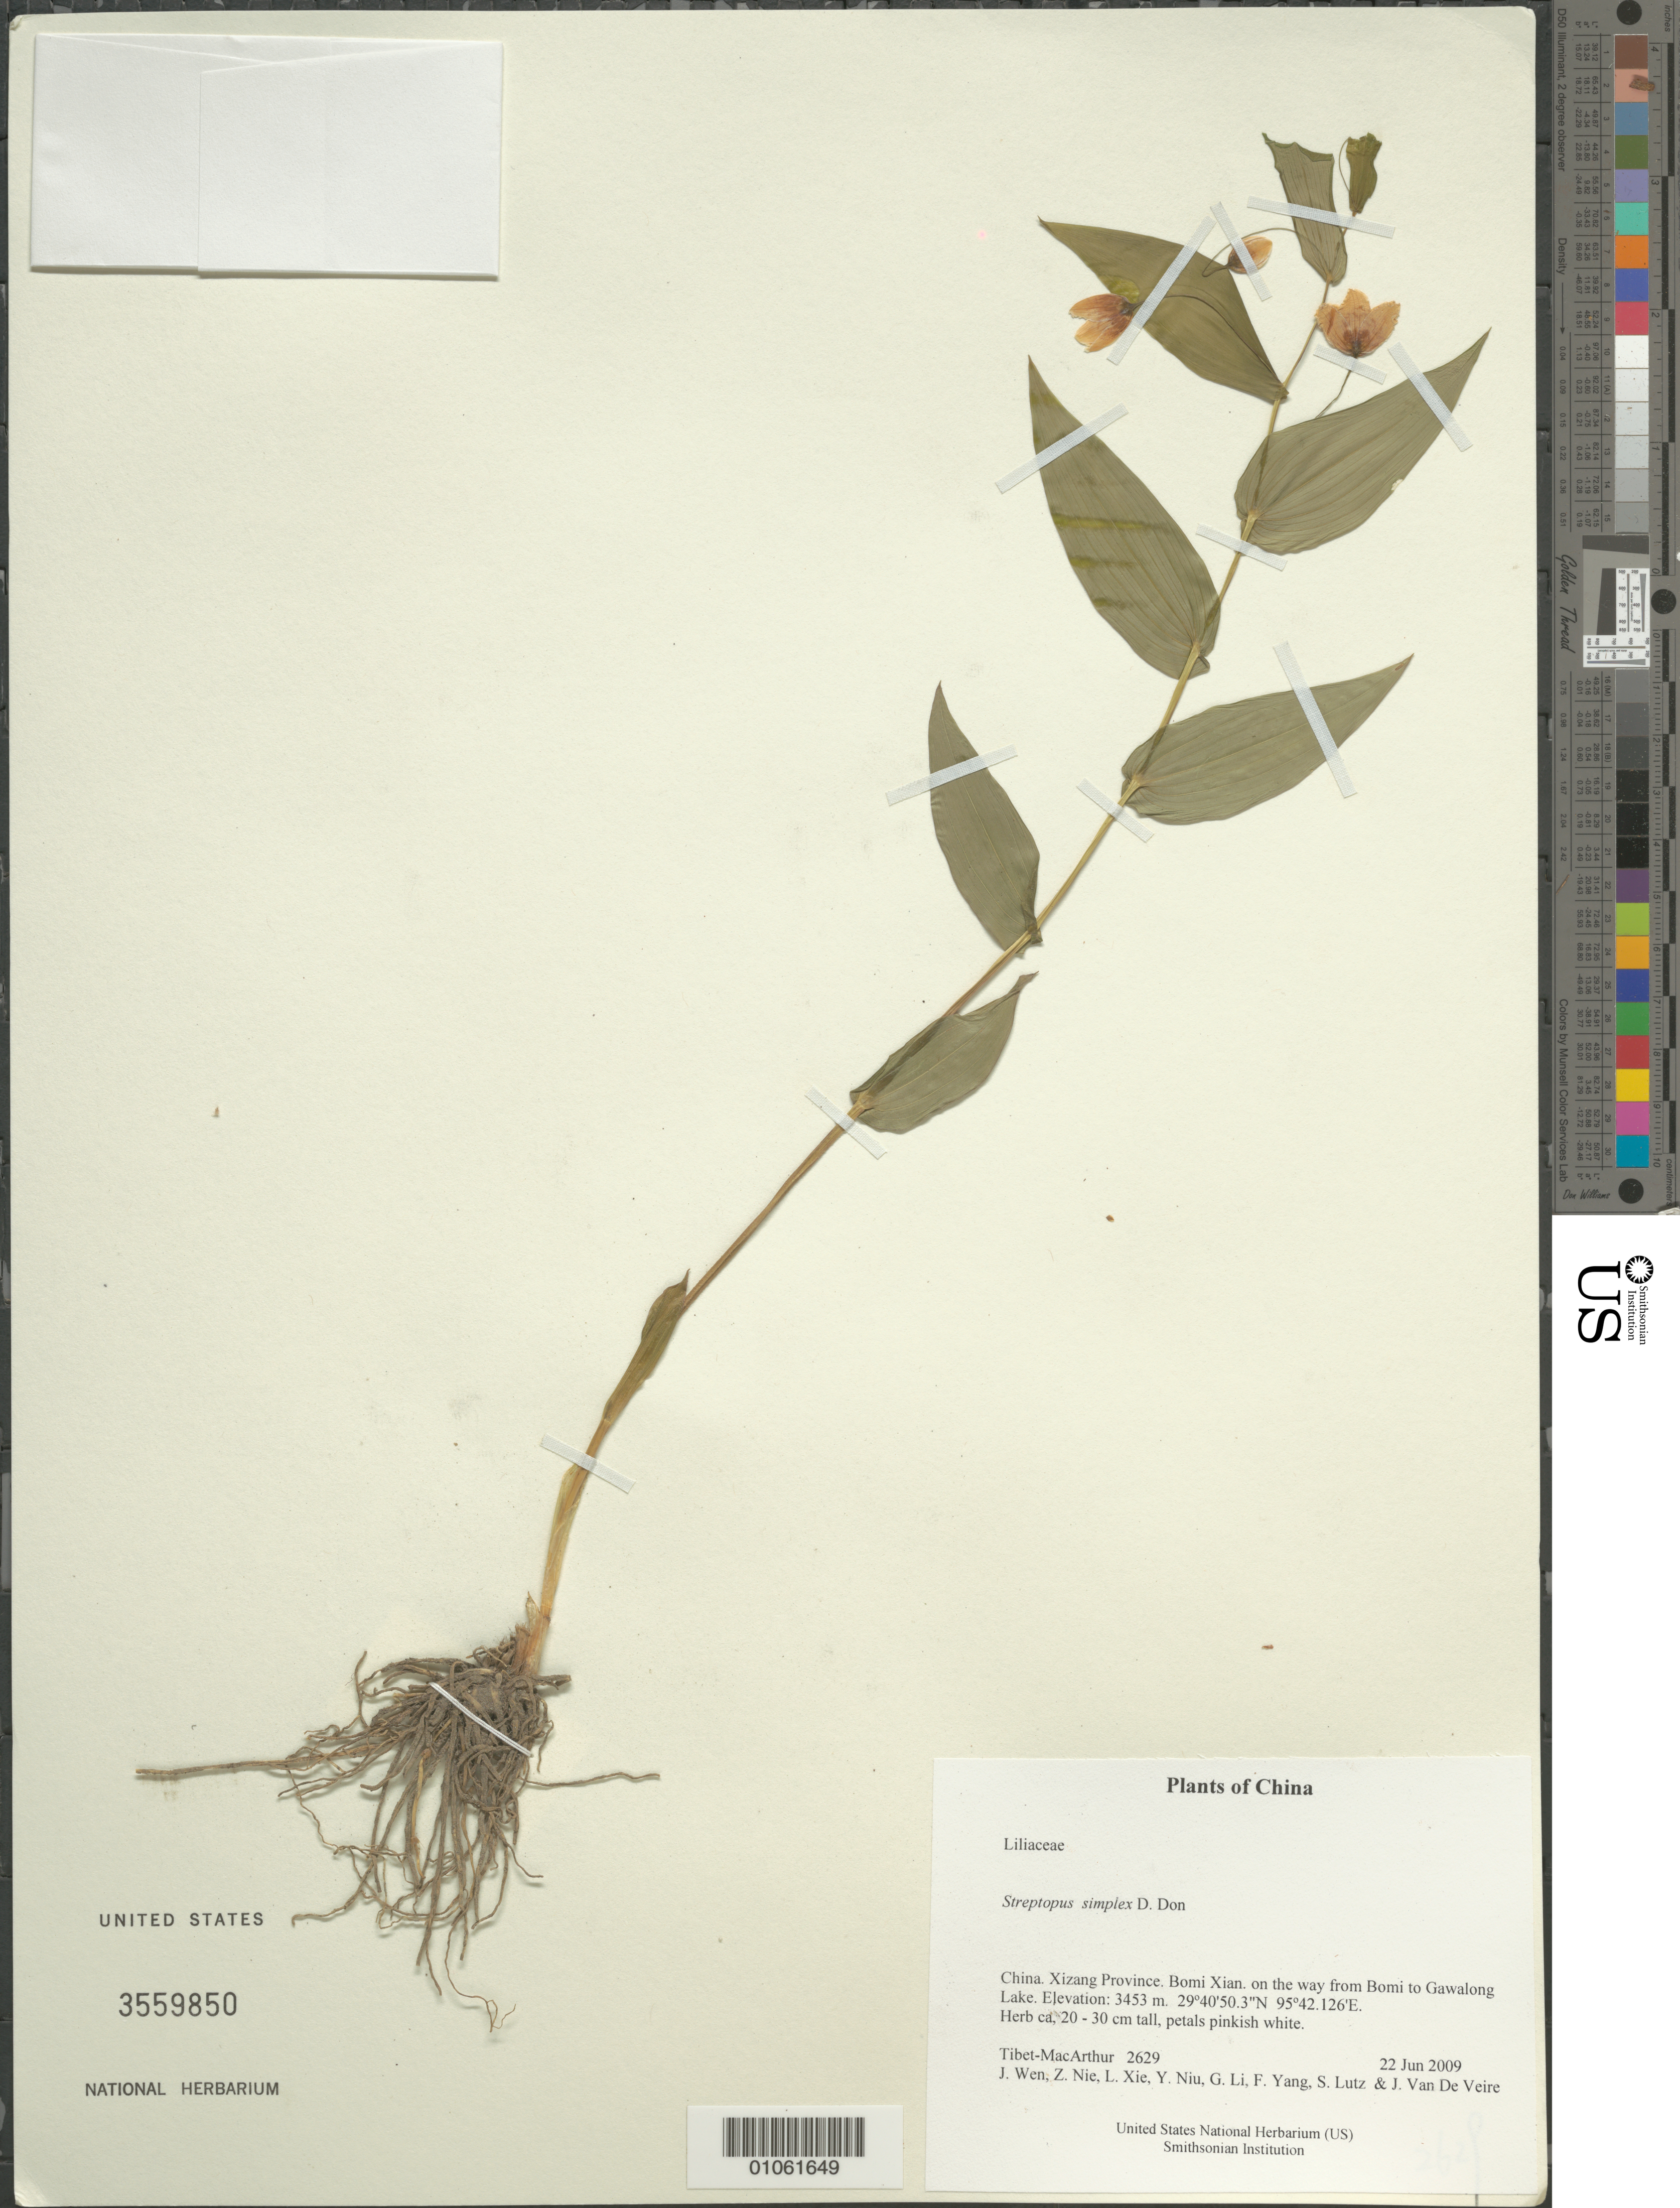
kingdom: Plantae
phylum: Tracheophyta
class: Liliopsida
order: Liliales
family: Liliaceae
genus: Streptopus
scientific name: Streptopus simplex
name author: D. Don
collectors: Tibet-MacArthur, J. Wen, Z. Nie, L. Xie, Y. Niu, G. Li, F. Yang, S. Lutz & J. Van De Veire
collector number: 2629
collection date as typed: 22 Jun 2009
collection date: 2009-06-22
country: China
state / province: Xizang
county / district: Bomi Xian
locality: on the way from Bomi to Gawalong Lake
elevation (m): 3453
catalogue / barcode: US 3559850